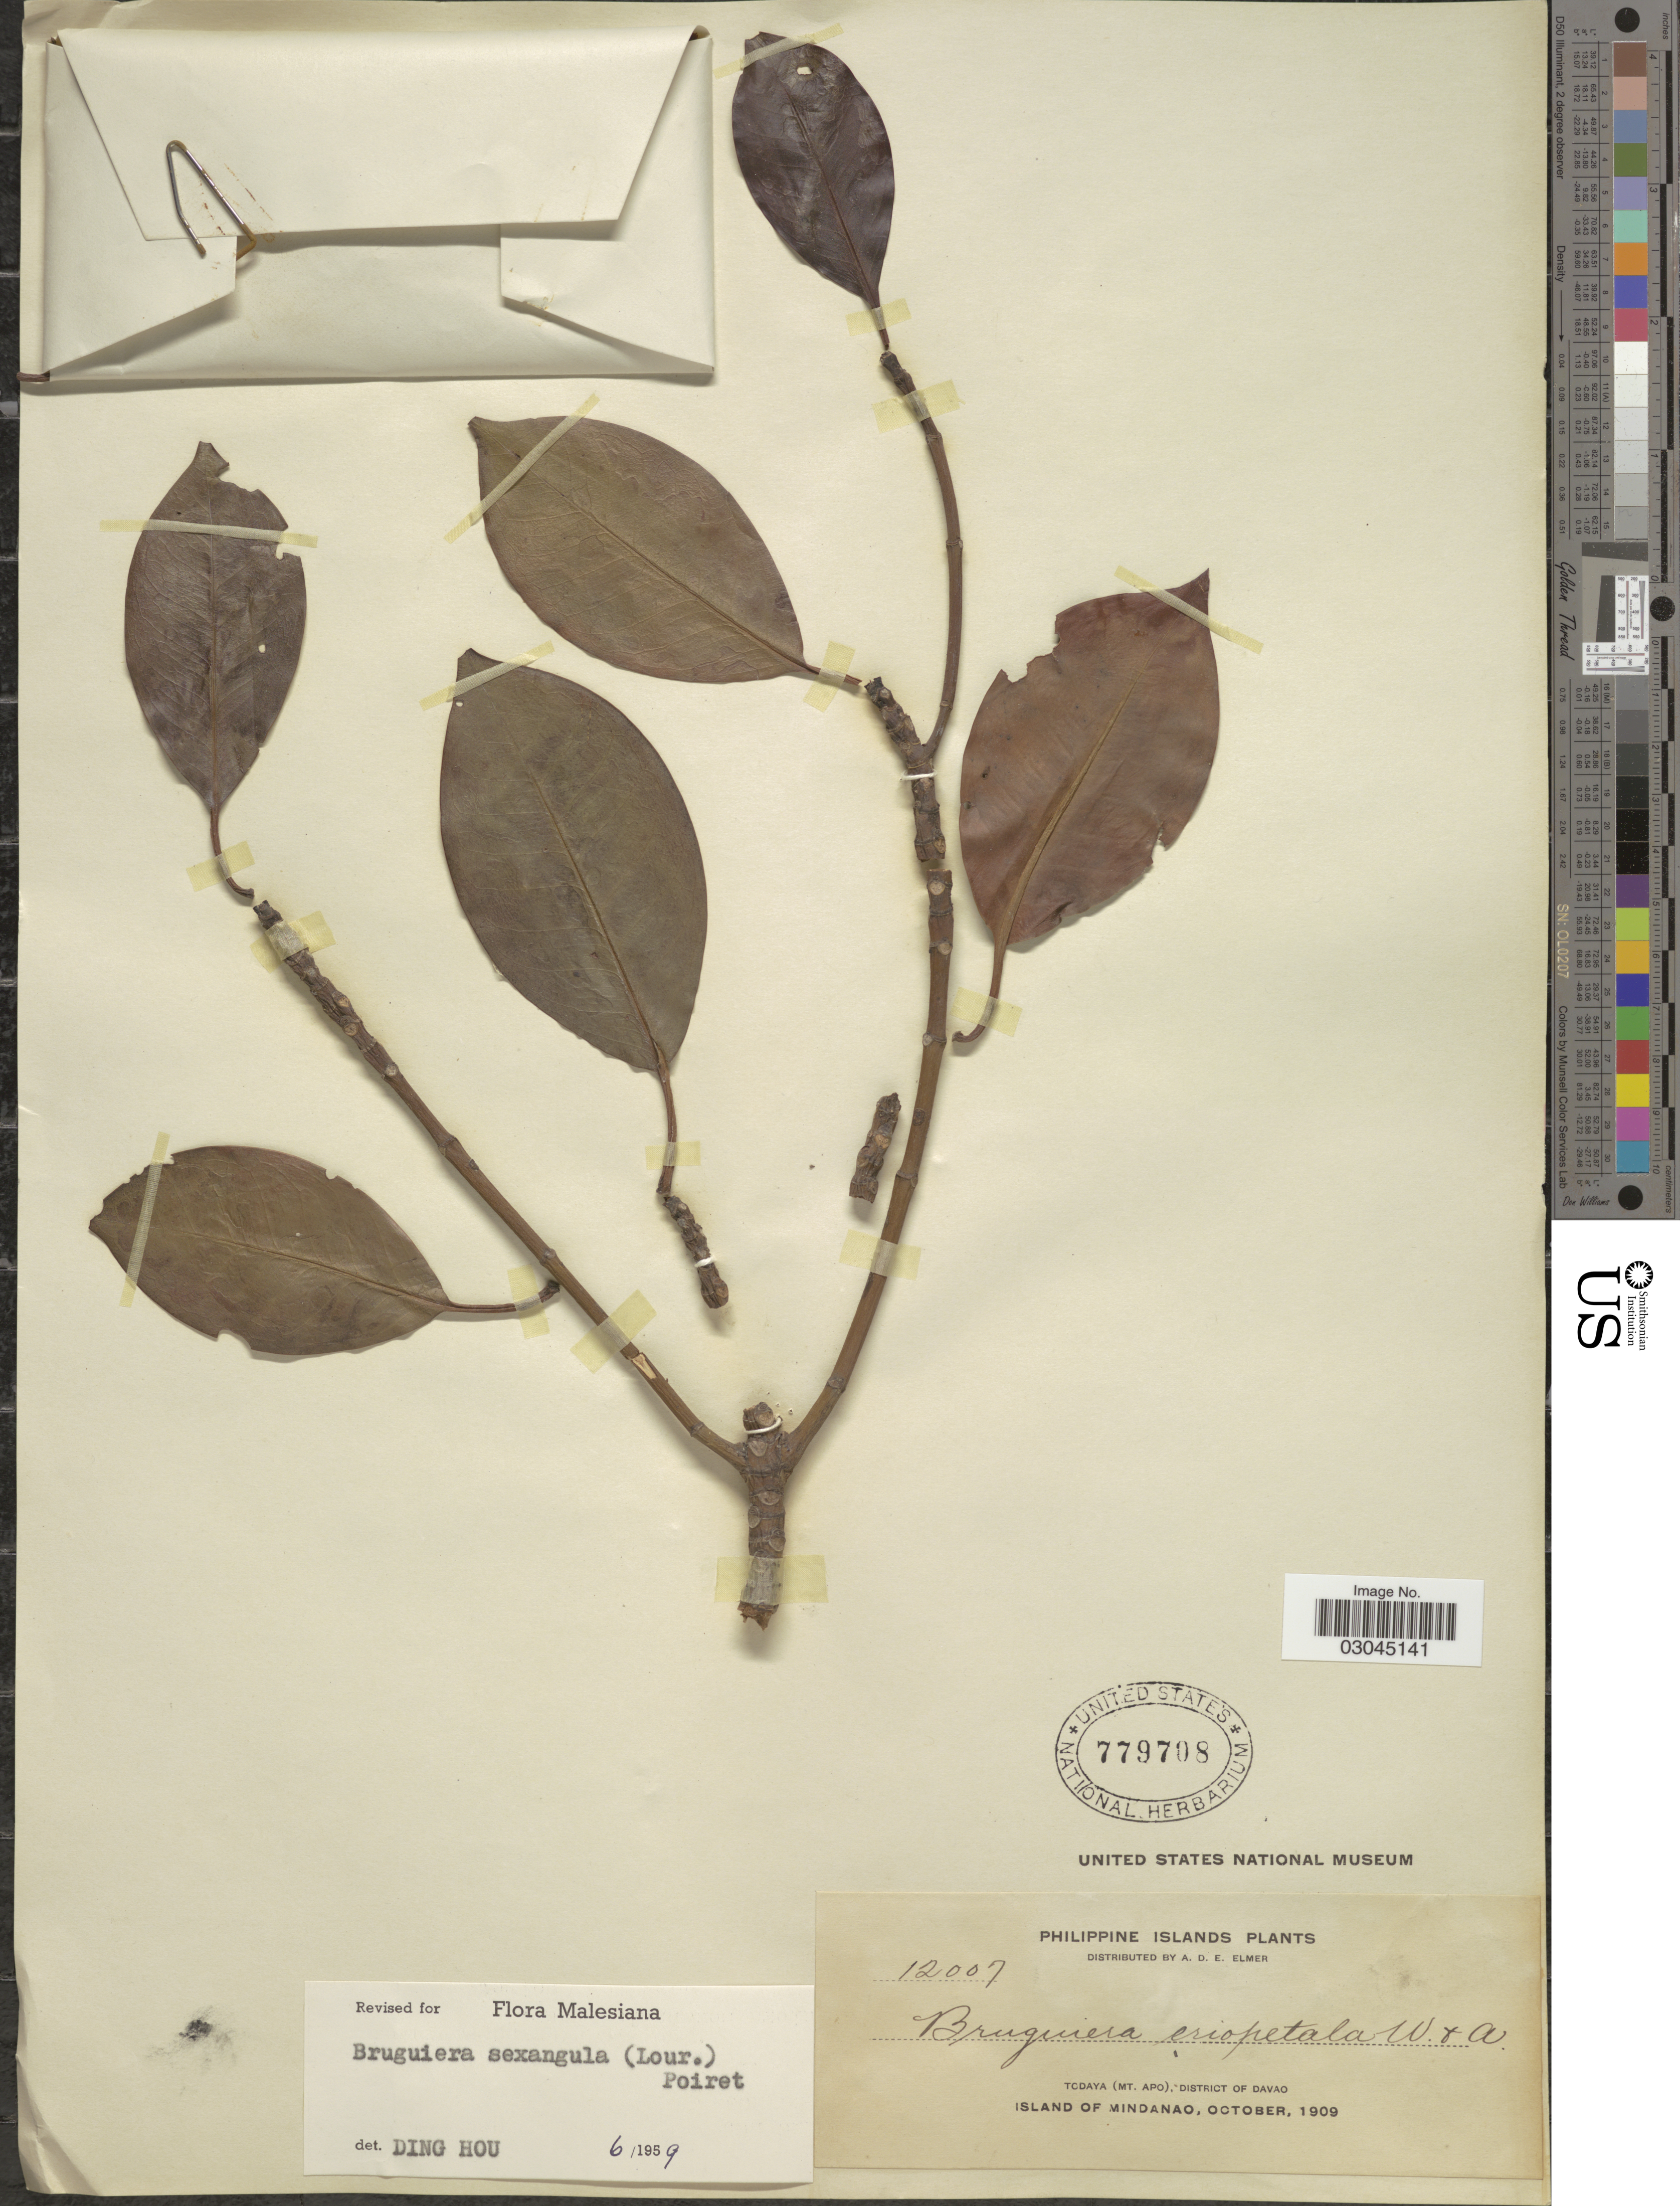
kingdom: Plantae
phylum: Tracheophyta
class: Magnoliopsida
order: Malpighiales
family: Rhizophoraceae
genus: Bruguiera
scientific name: Bruguiera sexangula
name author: (Lour.) Poir.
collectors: A. D. E. Elmer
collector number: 12007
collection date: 1909-10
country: Philippines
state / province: Davao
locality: Todaya (Mt. Apo), District of Davao. Island of Mindanao.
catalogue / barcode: US 779708